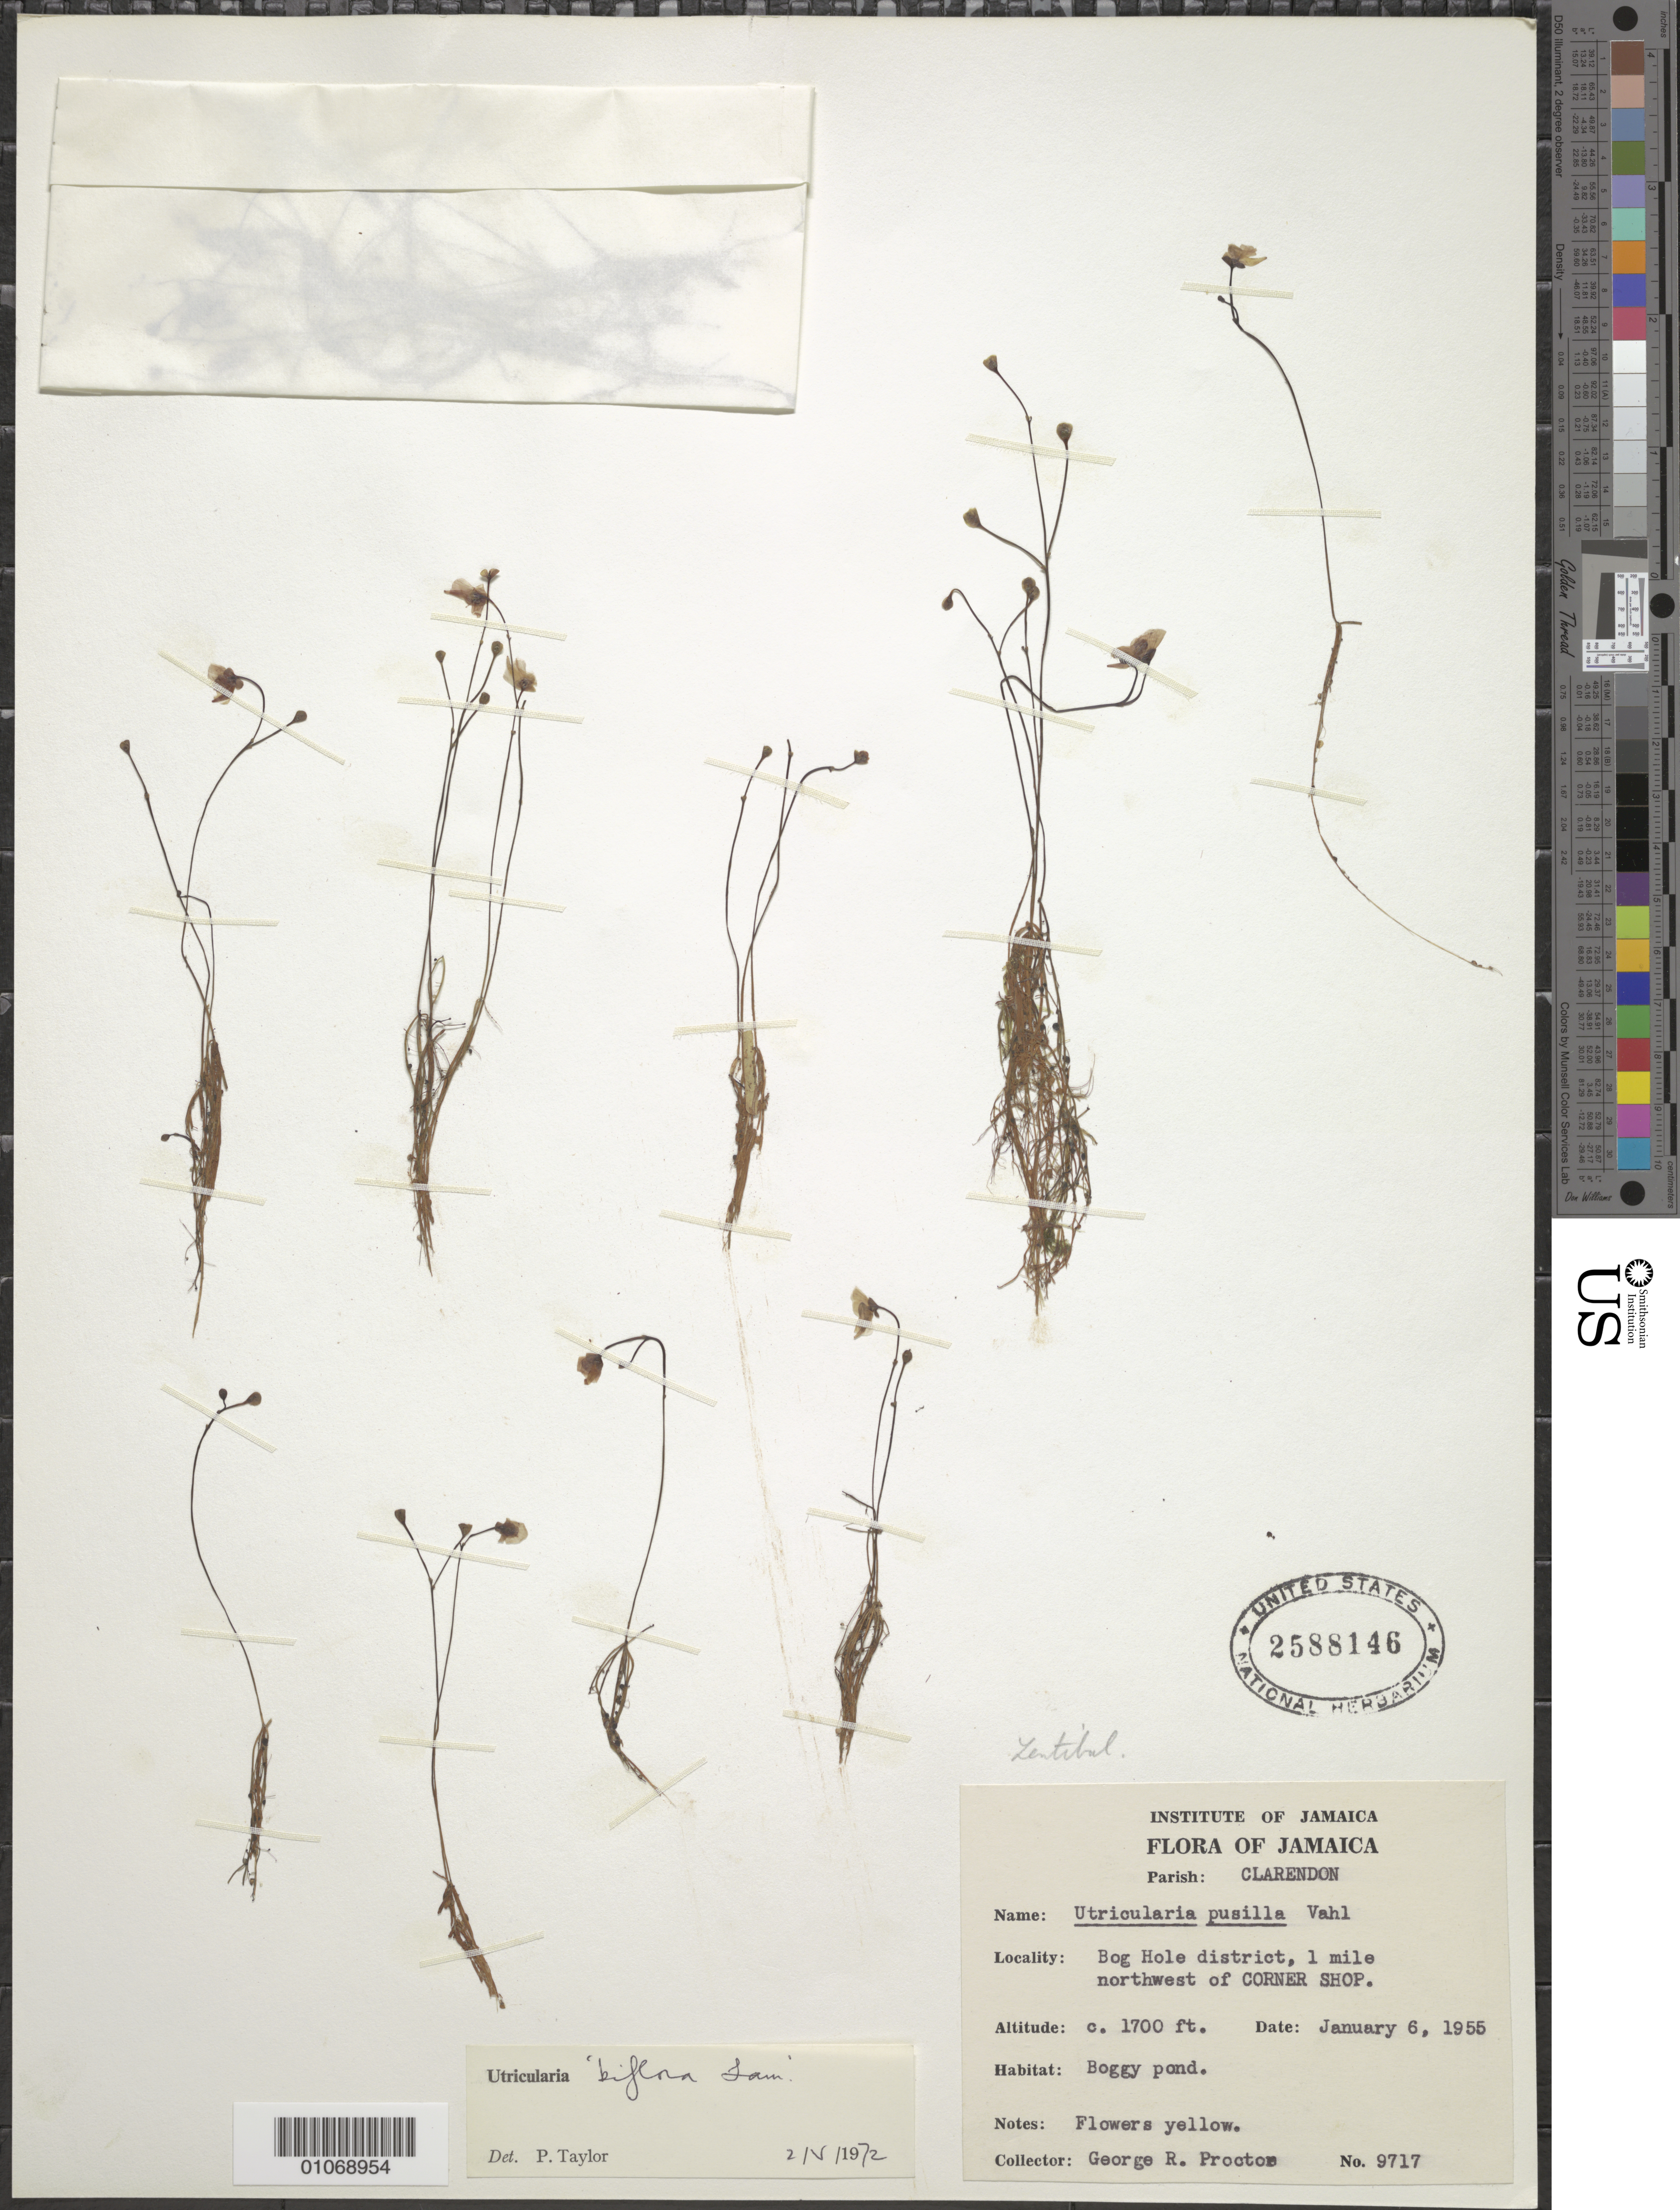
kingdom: Plantae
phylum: Tracheophyta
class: Magnoliopsida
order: Lamiales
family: Lentibulariaceae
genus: Utricularia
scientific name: Utricularia biflora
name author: Lam.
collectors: G. R. Proctor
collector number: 9717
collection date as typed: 06 Jan 1955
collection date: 1955-01-06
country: Jamaica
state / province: Clarendon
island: Jamaica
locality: Bog Hole district, 1 mile northwest of Corner Shop.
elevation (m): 518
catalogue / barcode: US 2588146